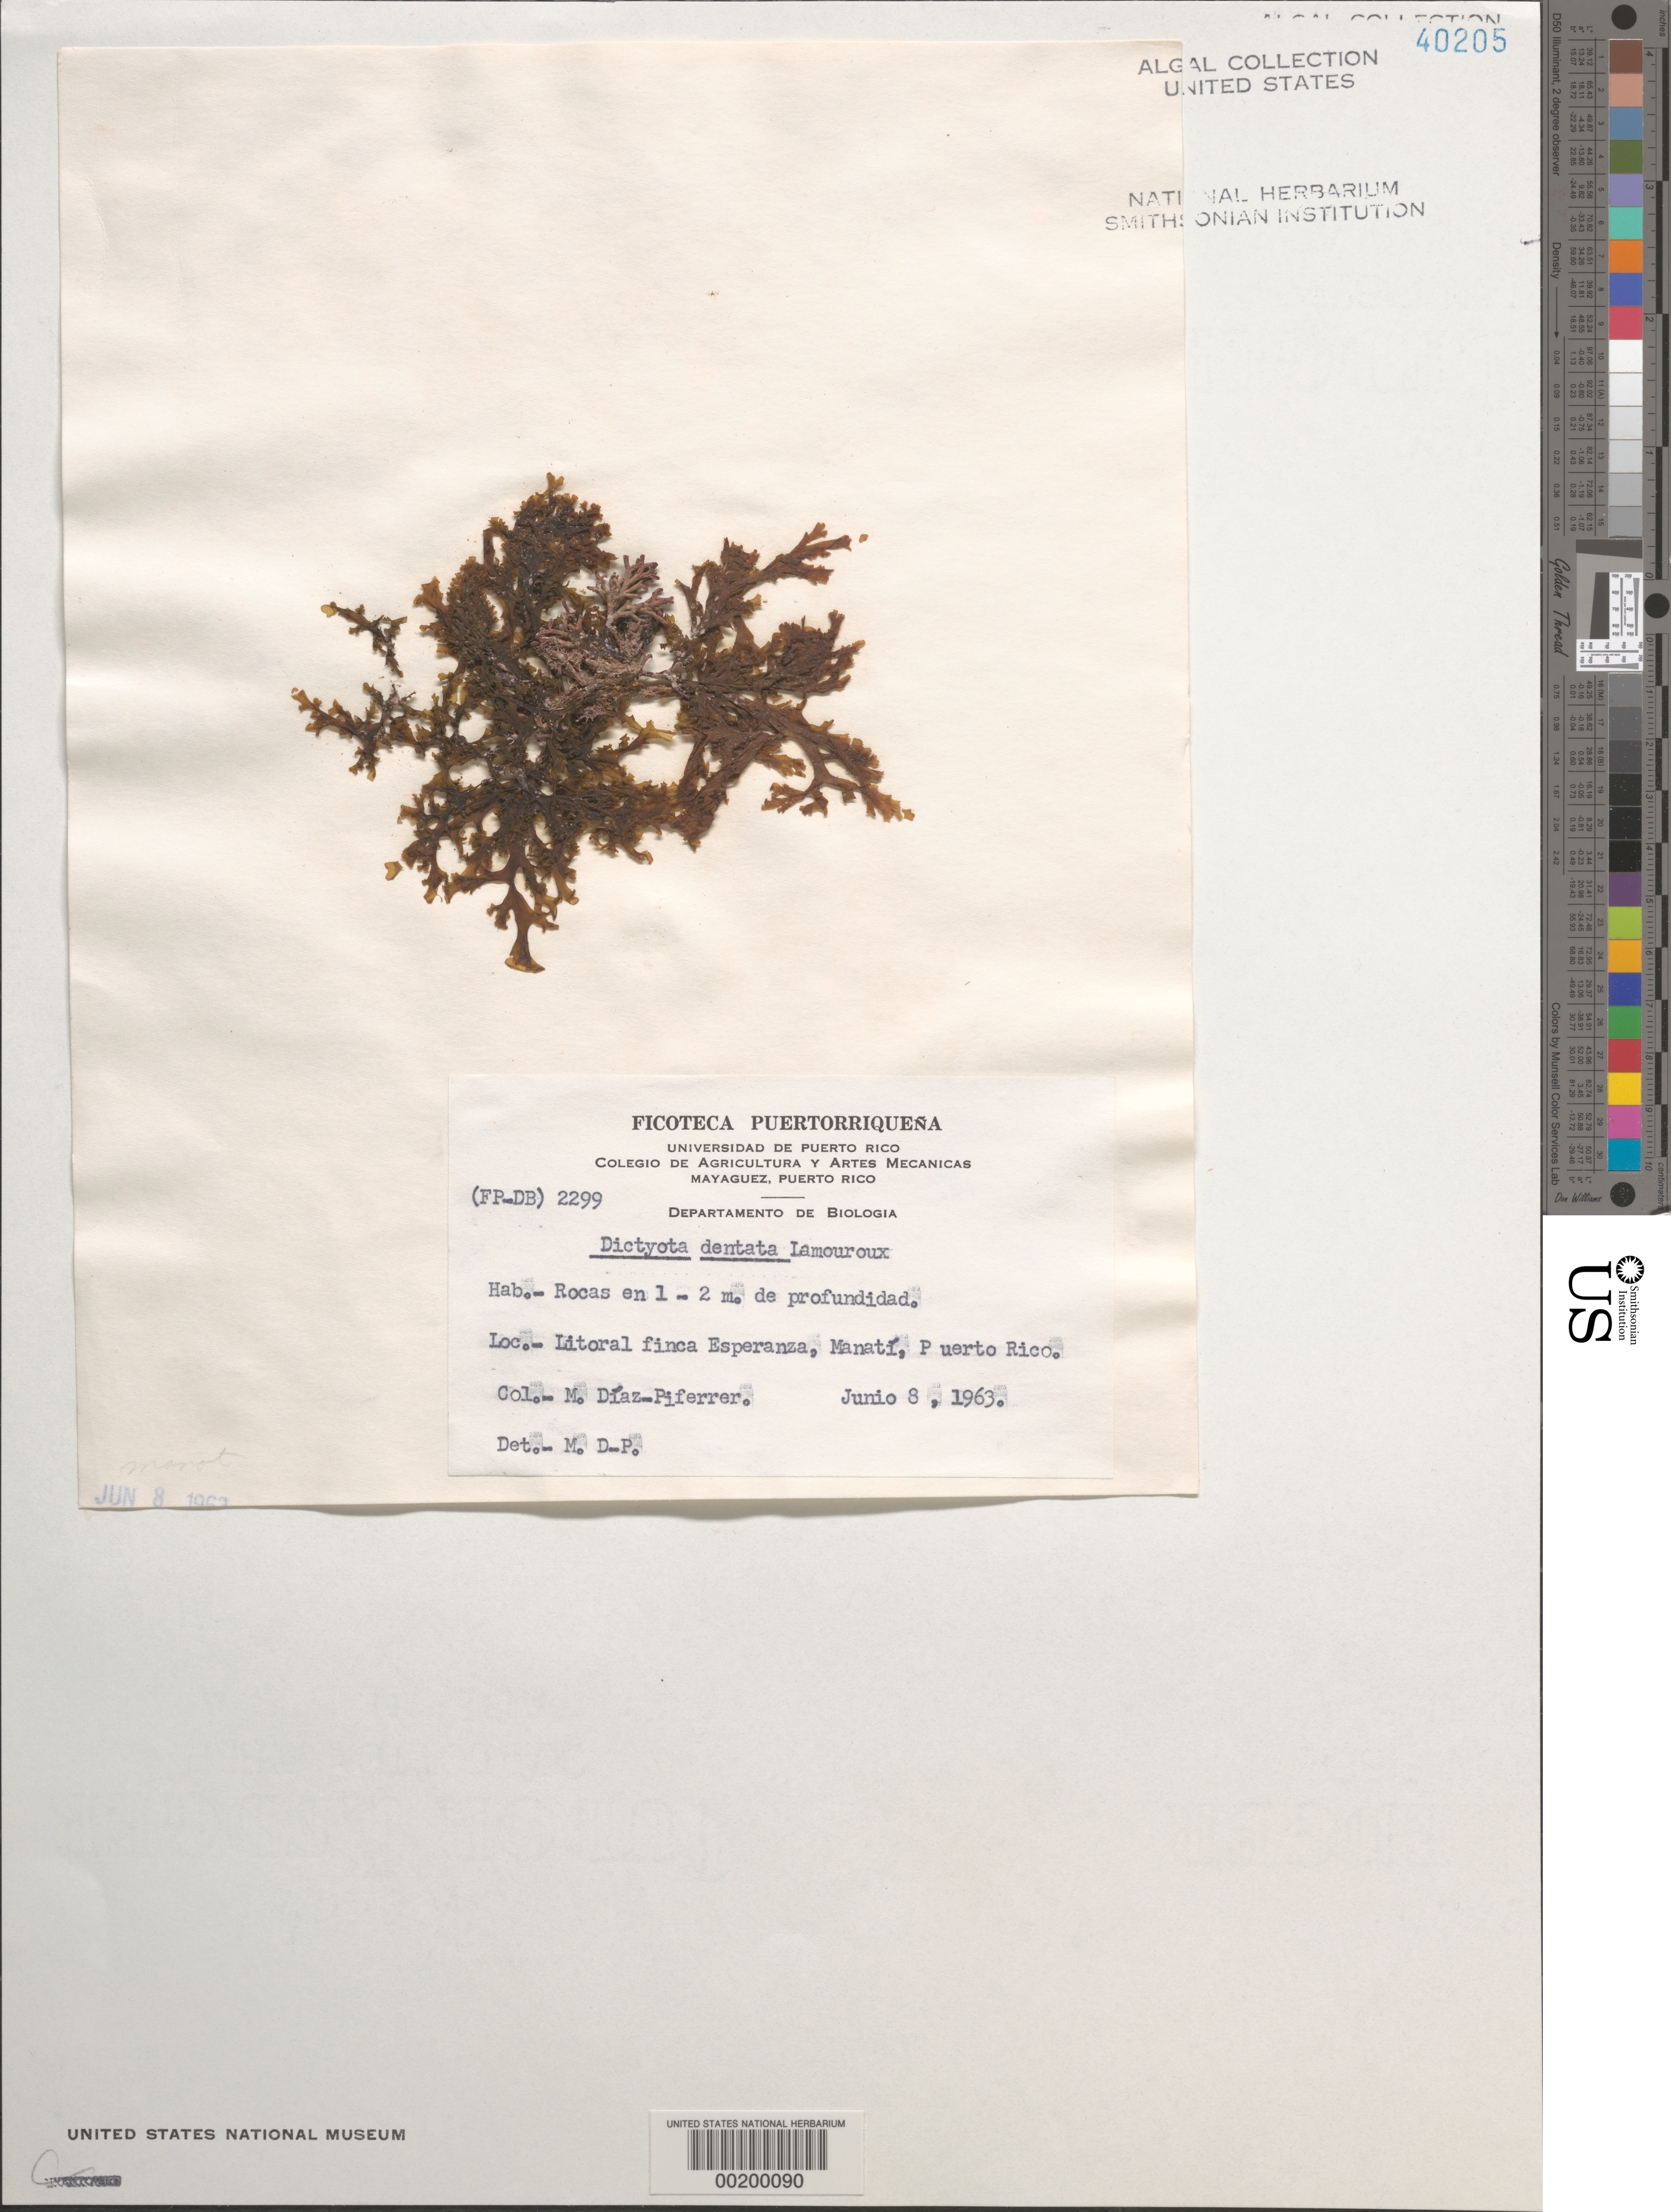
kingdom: Chromista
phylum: Ochrophyta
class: Phaeophyceae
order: Dictyotales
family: Dictyotaceae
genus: Dictyota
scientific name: Dictyota mertensii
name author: (C. Mart.) Kütz.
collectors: M. Diaz-Piferrer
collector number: (fp-db) 2299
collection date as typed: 08 Jun 1963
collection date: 1963-06-08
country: Puerto Rico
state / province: Manati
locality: Esperanza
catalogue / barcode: US 40205